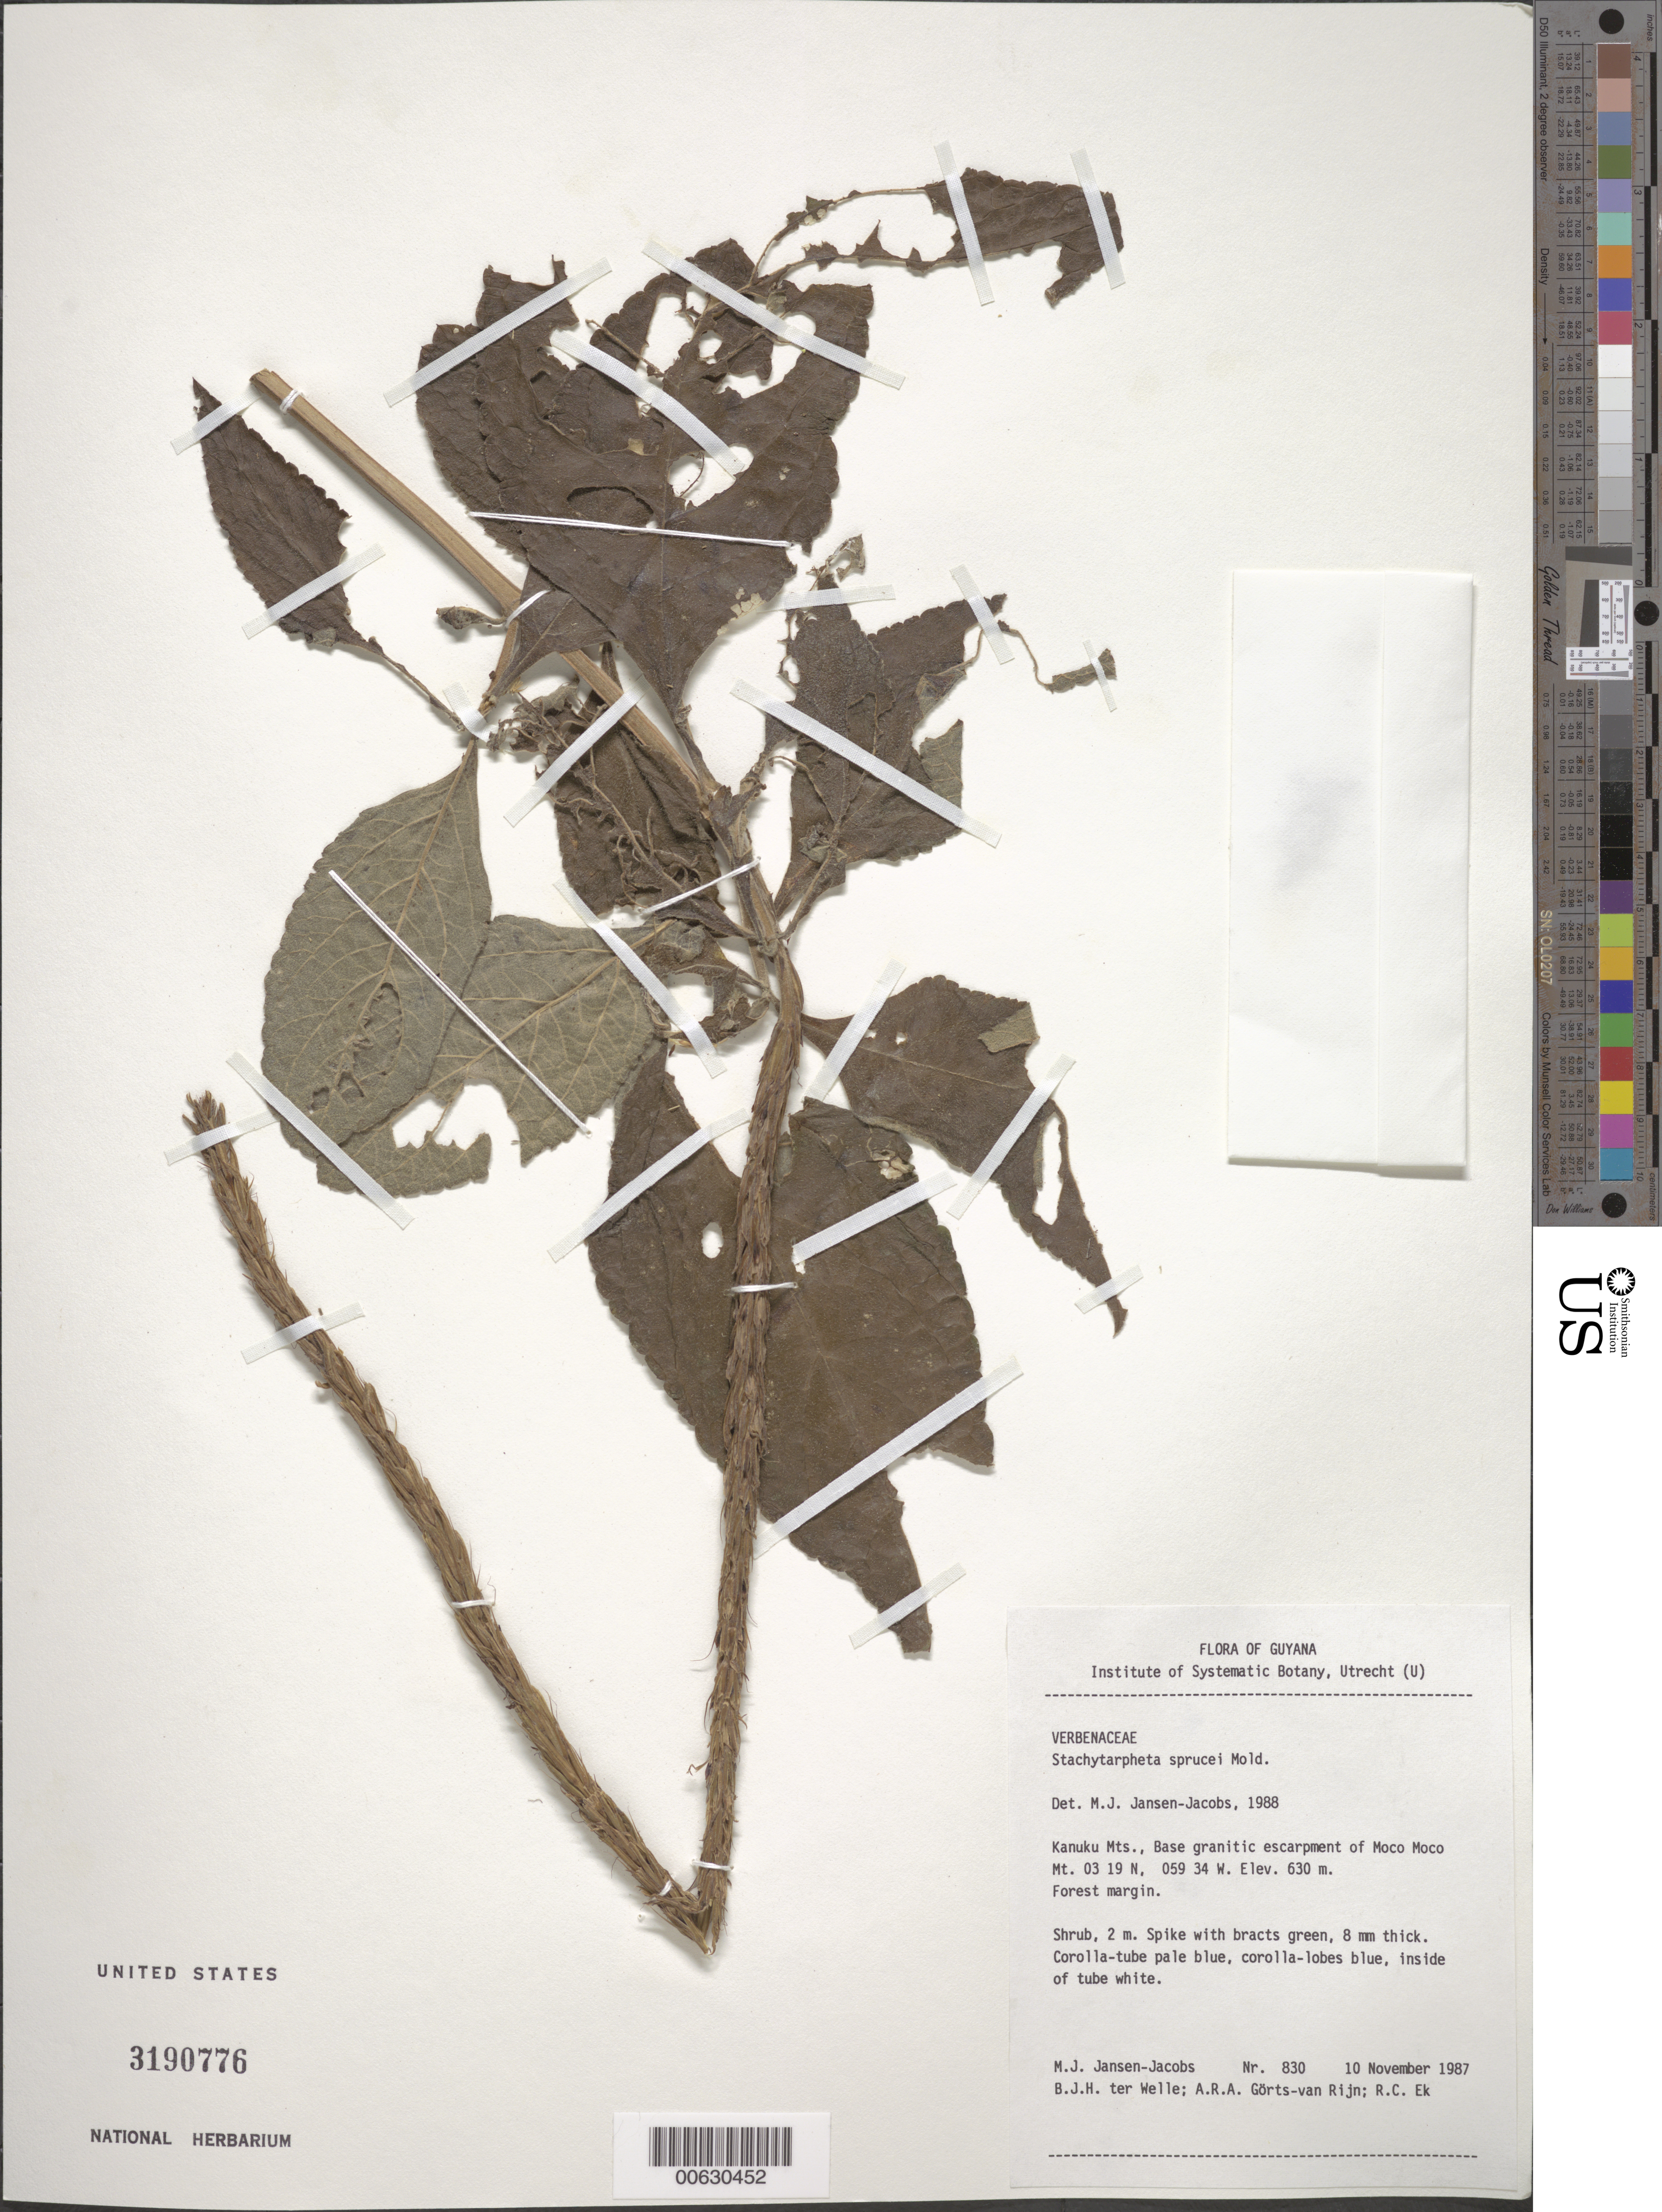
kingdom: Plantae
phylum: Tracheophyta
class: Magnoliopsida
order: Lamiales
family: Verbenaceae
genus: Stachytarpheta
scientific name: Stachytarpheta sprucei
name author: Moldenke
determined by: Jansen-Jacobs, M. J., (U), Nationaal Herbarium Nederland, Utrecht University branch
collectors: M. J. Jansen-Jacobs, B. Welle, A. .R. A. Görts-van Rijn & R. C. Ek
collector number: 830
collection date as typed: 10-Nov-87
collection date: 1987-11-10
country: Guyana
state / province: U. Takutu-U. Essequibo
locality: Kanuku Mts., Moco Moco Mt.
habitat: Base of mountain, granitic escarpment; forest margin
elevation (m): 630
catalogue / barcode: US 3190776